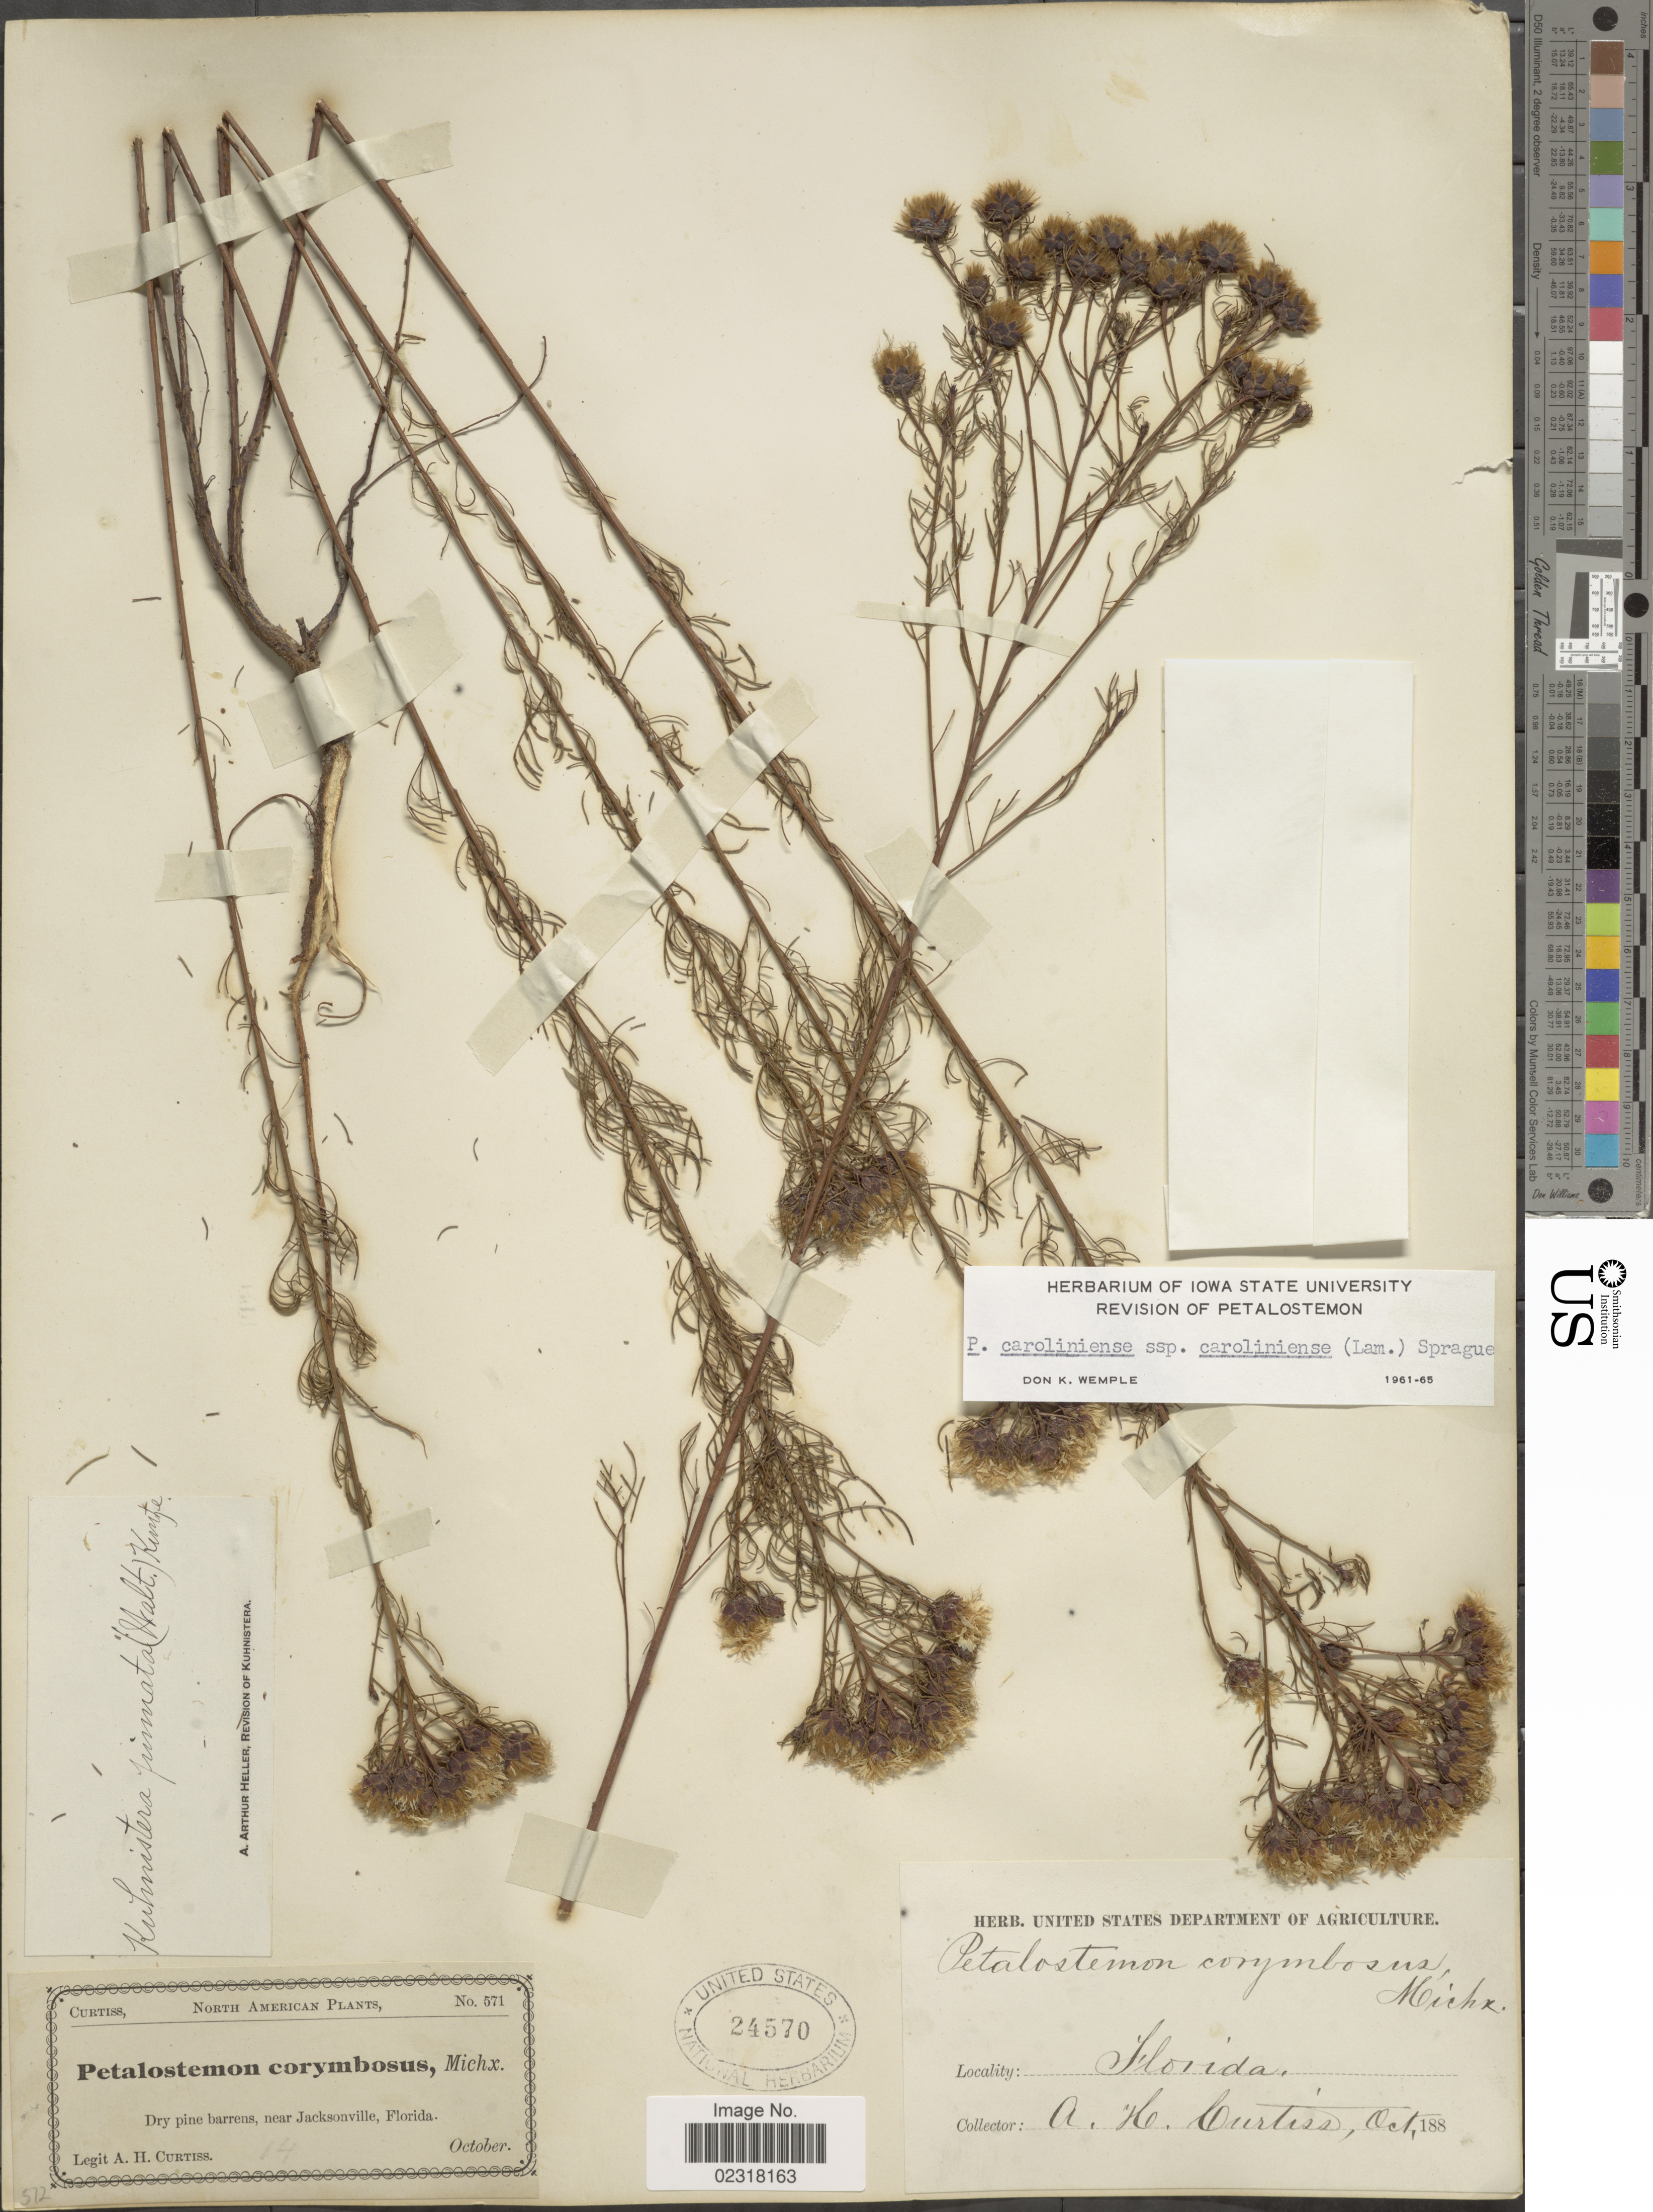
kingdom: Plantae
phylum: Tracheophyta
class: Magnoliopsida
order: Fabales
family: Fabaceae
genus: Dalea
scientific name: Dalea pinnata var. pinnata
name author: (J.F. Gmel.) Barneby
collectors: A. H. Curtiss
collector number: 571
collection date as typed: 188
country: United States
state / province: Florida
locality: Dry pine barrens near Jacksonville.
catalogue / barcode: US 24570